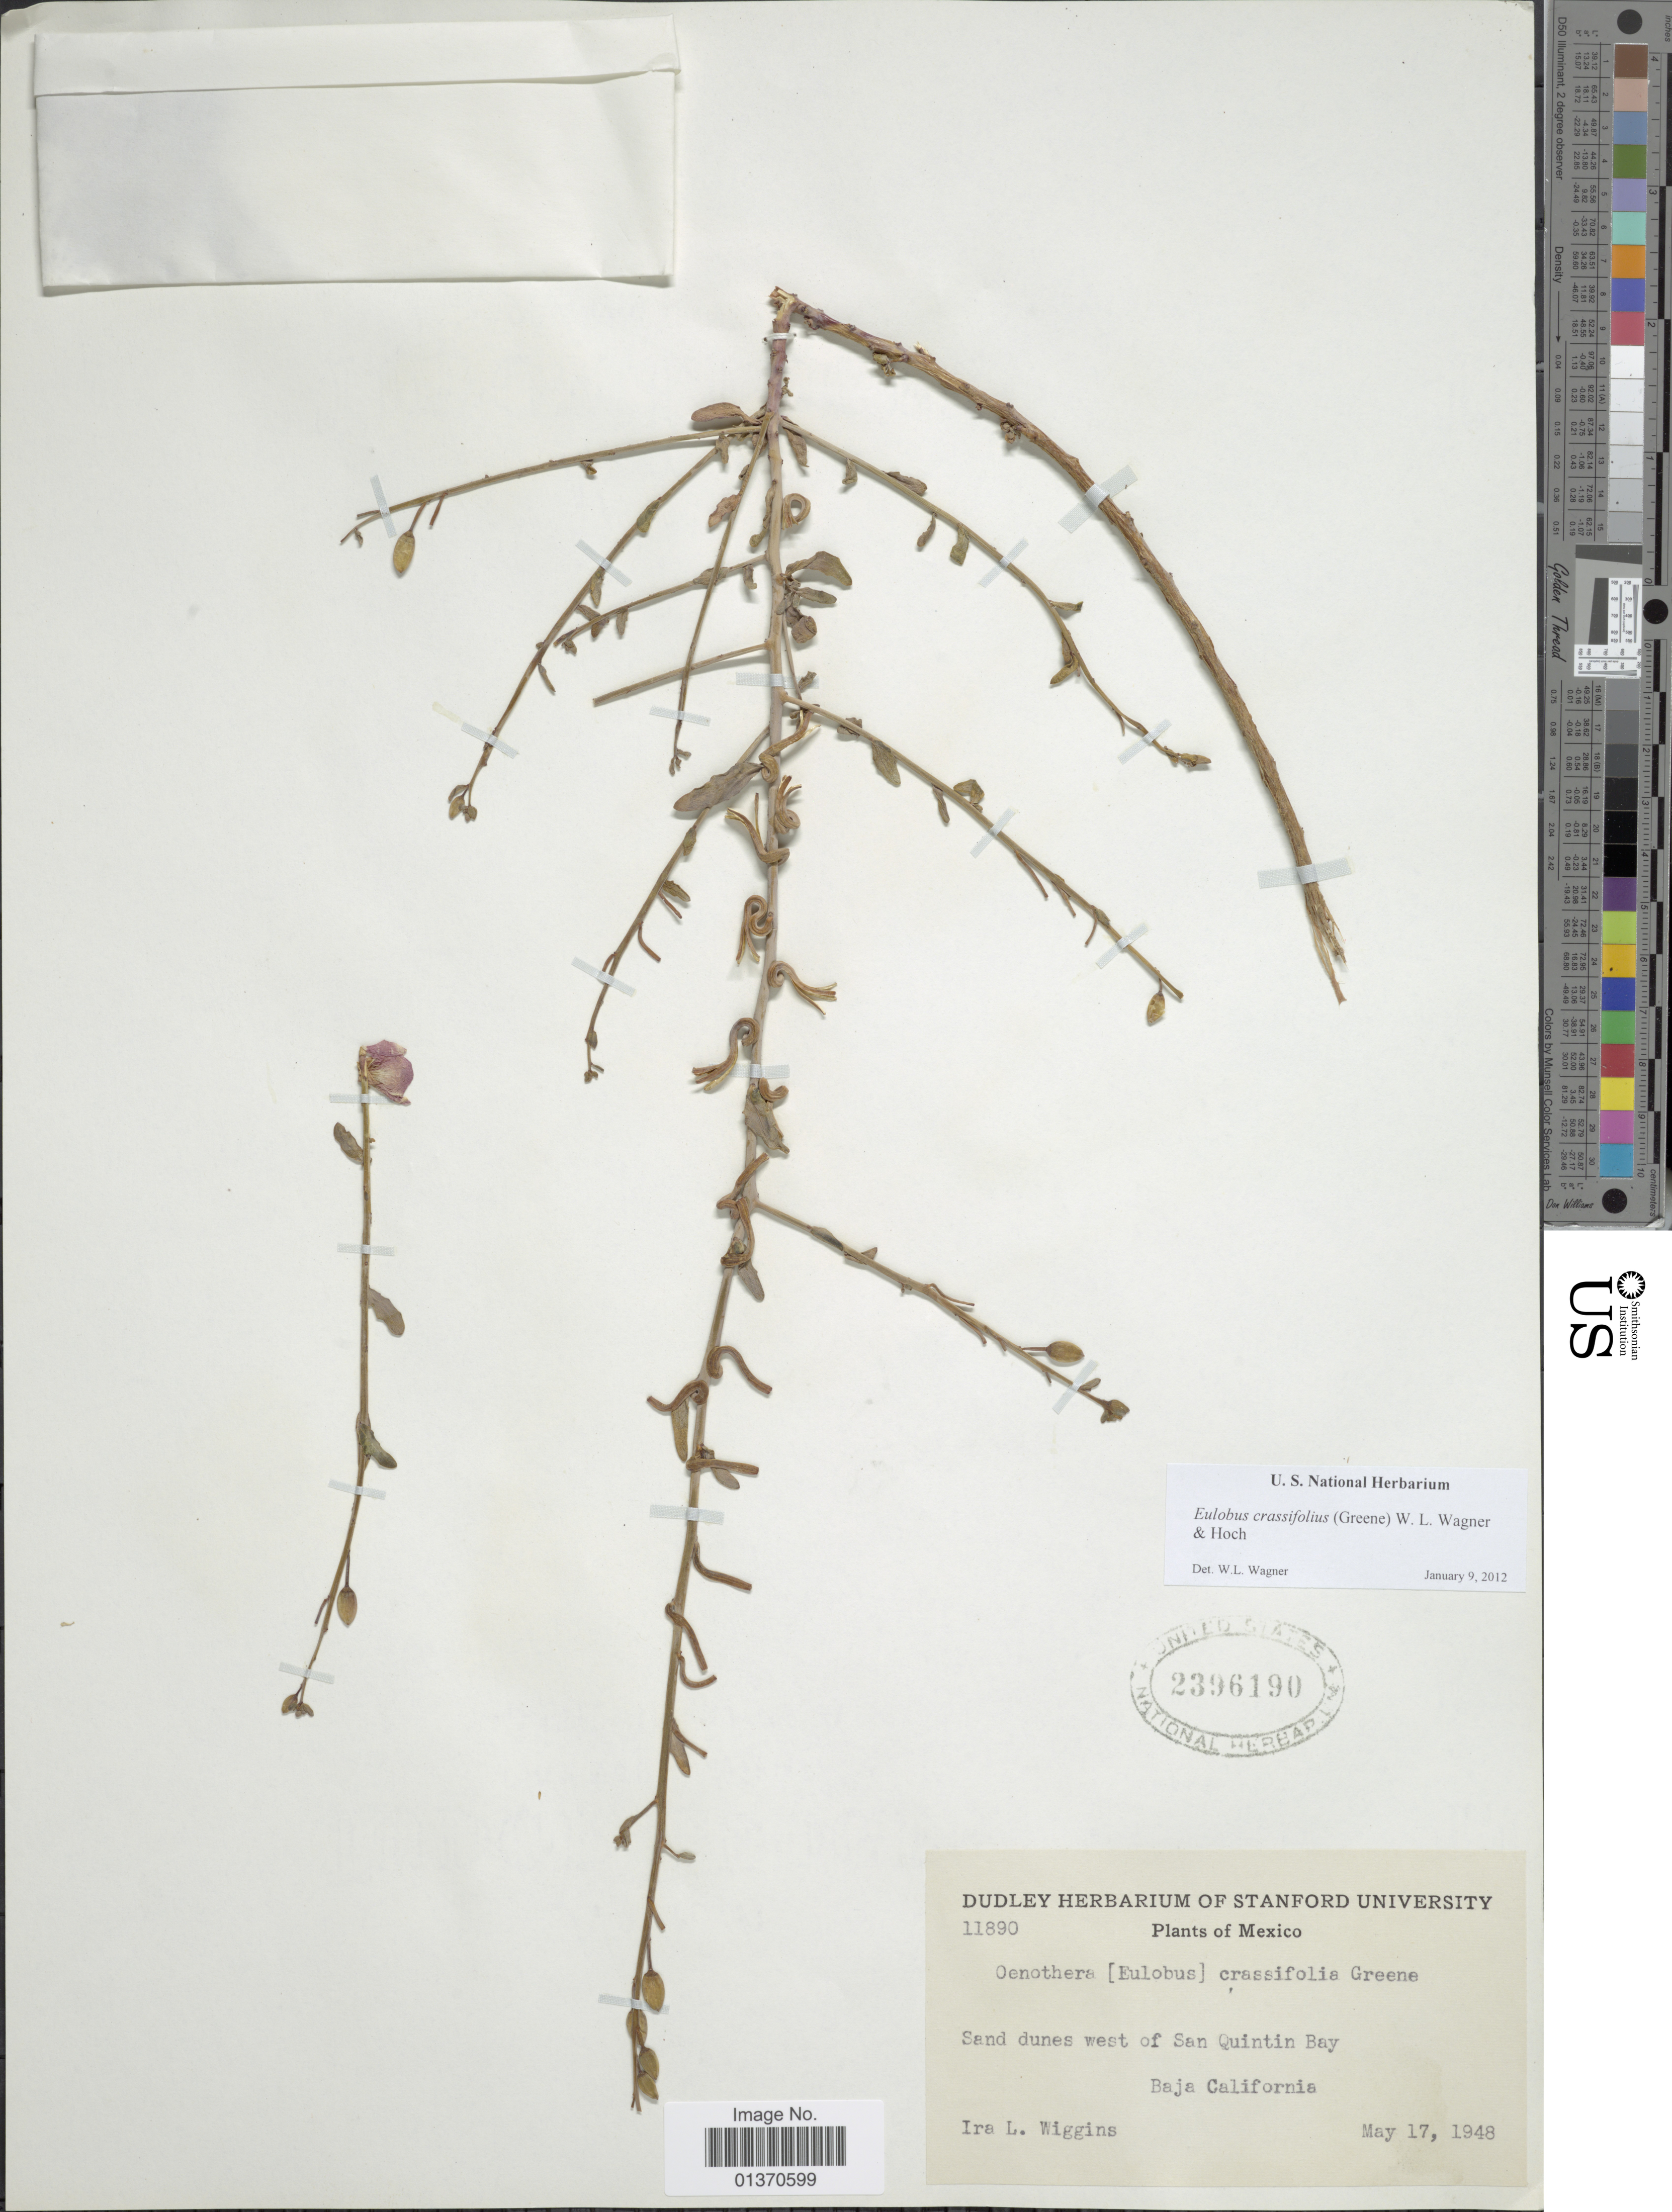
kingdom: Plantae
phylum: Tracheophyta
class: Magnoliopsida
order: Myrtales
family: Onagraceae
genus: Eulobus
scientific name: Eulobus crassifolius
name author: (Greene) W.L. Wagner & Hoch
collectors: I. L. Wiggins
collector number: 11890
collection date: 1948-05-17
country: Mexico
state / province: Baja California Norte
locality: Sand dunes west of San Quintin Bay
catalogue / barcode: US 2396190